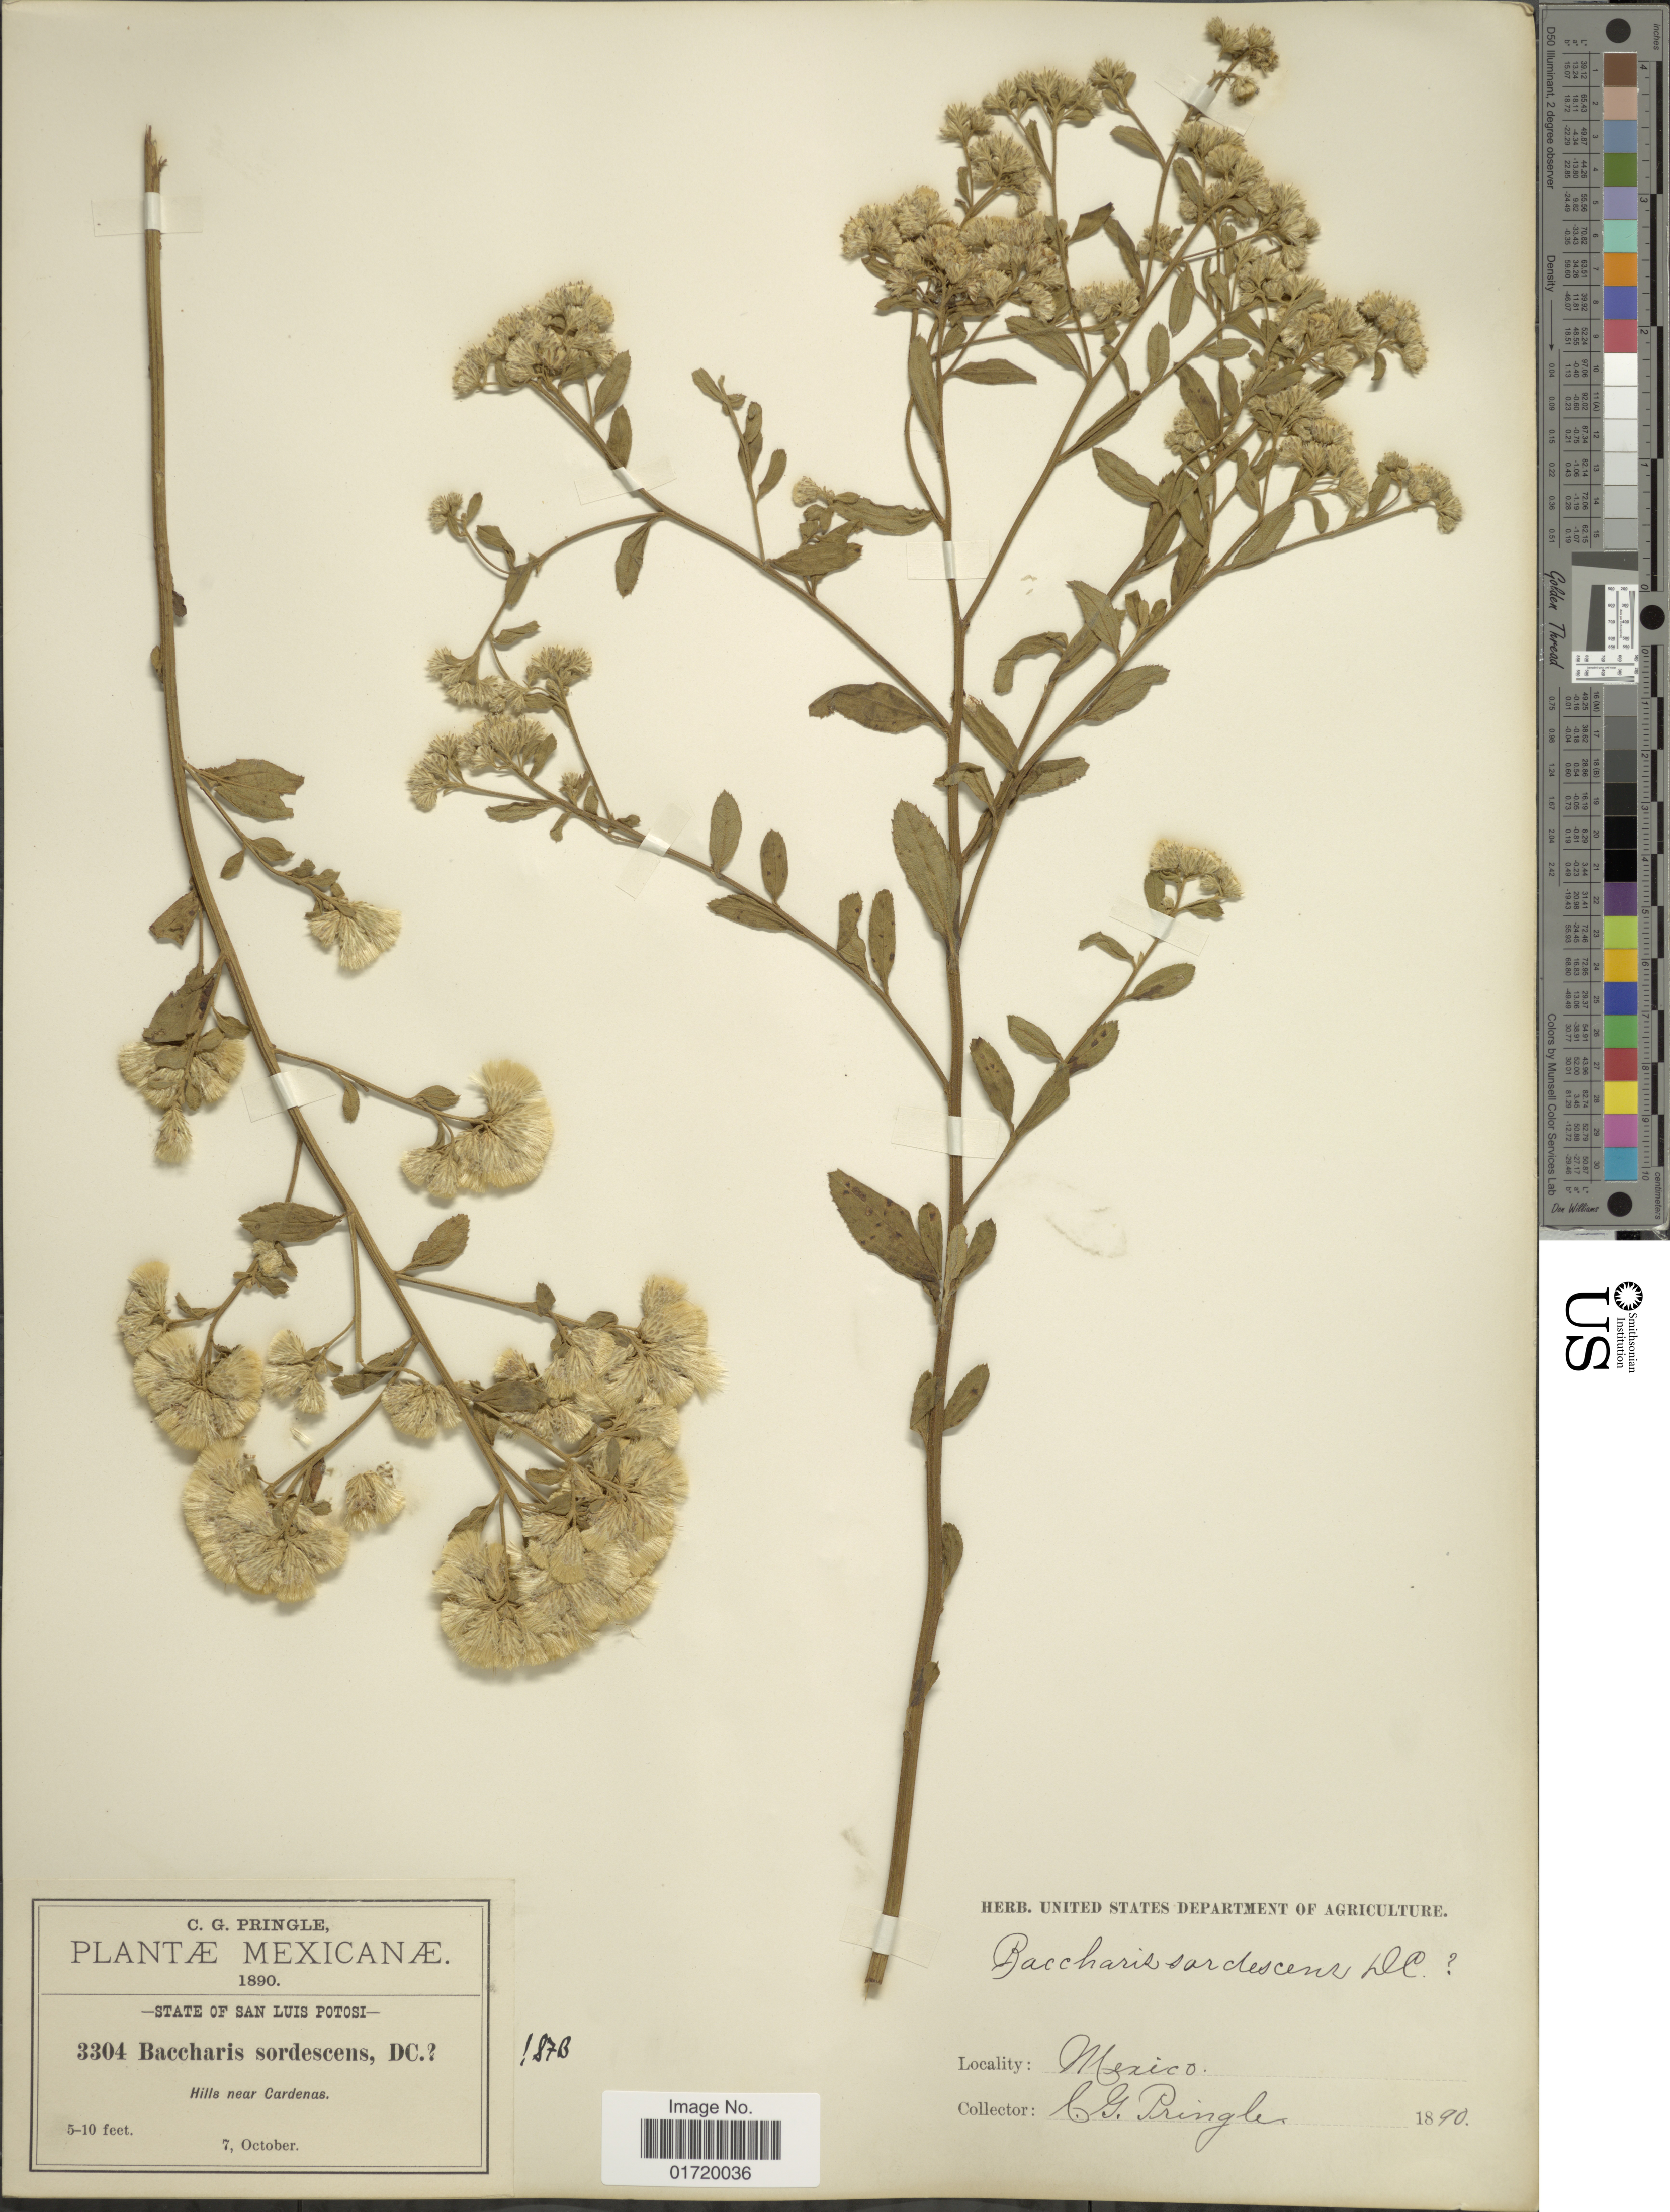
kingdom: Plantae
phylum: Tracheophyta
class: Magnoliopsida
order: Asterales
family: Asteraceae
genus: Baccharis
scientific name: Baccharis sordescens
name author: DC.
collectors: C. G. Pringle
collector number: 3304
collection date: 1890-10-07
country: Mexico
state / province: San Luis Potosí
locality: Mexicanae, hills near Cardenas